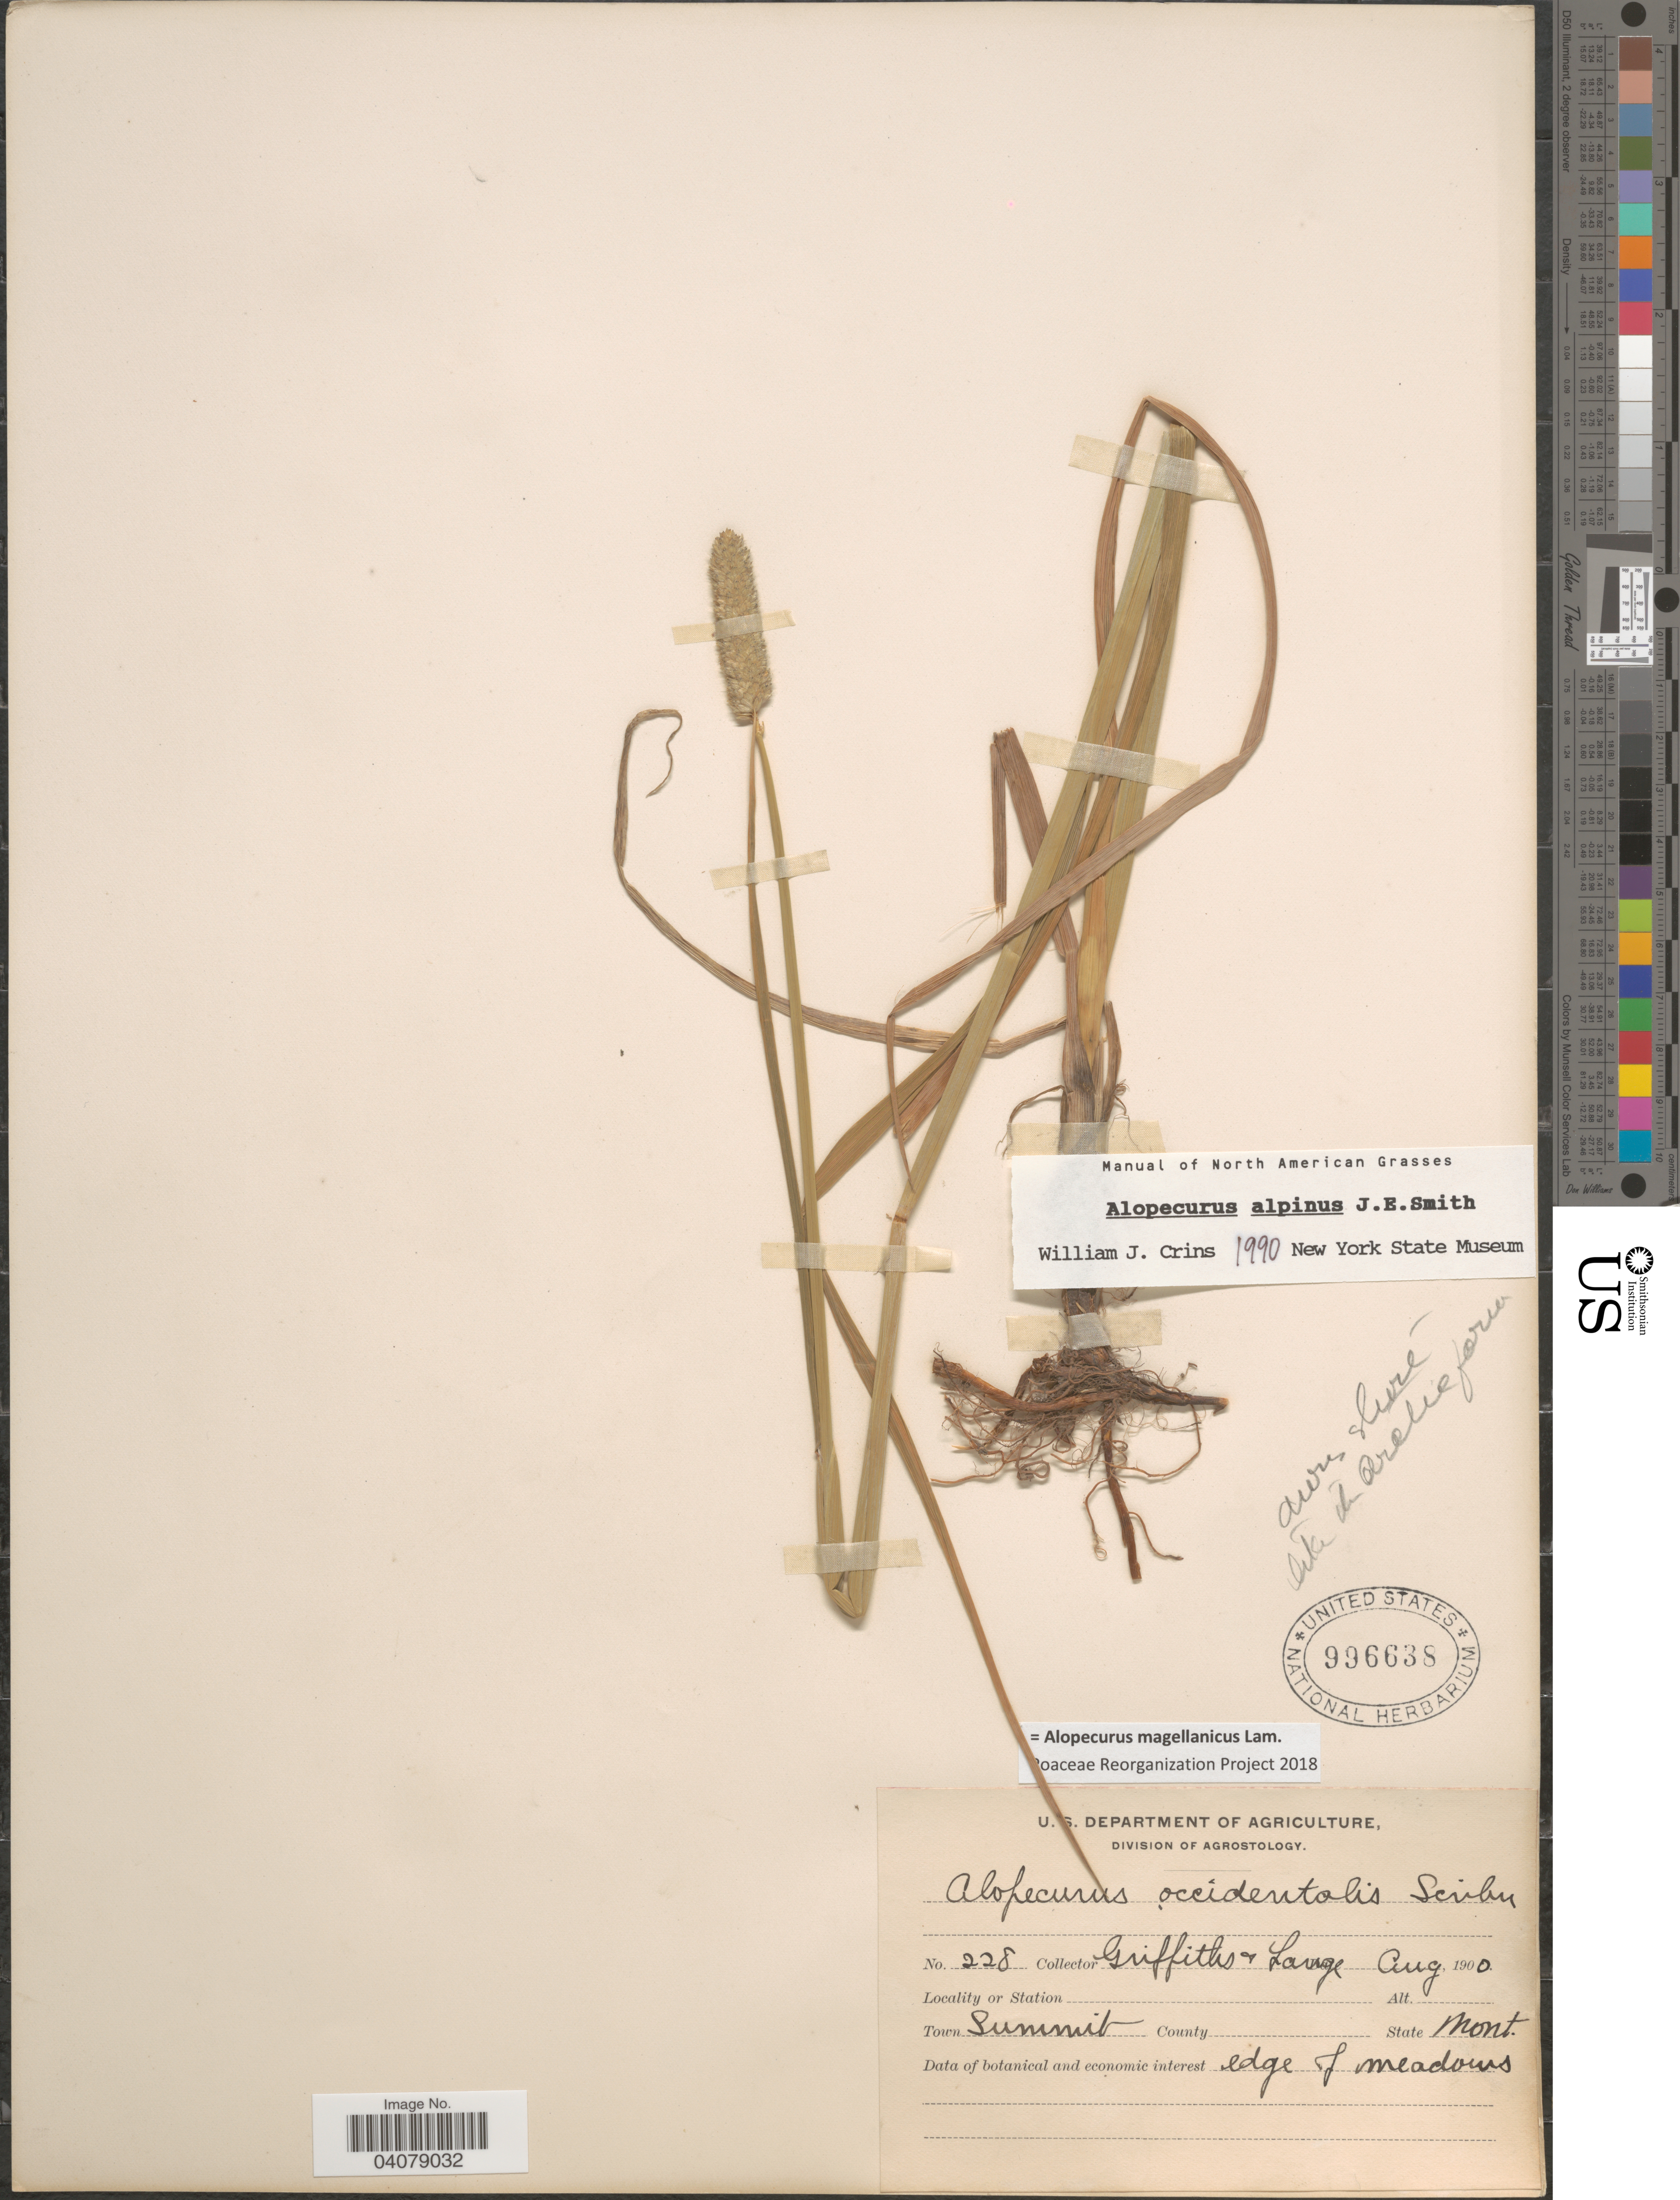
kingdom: Plantae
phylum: Tracheophyta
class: Liliopsida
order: Poales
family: Poaceae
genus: Alopecurus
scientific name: Alopecurus magellanicus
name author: Lam.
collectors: -- Griffiths & -- Lange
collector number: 228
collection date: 1900-08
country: United States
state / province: Montana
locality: Town Summit.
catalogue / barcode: US 996638